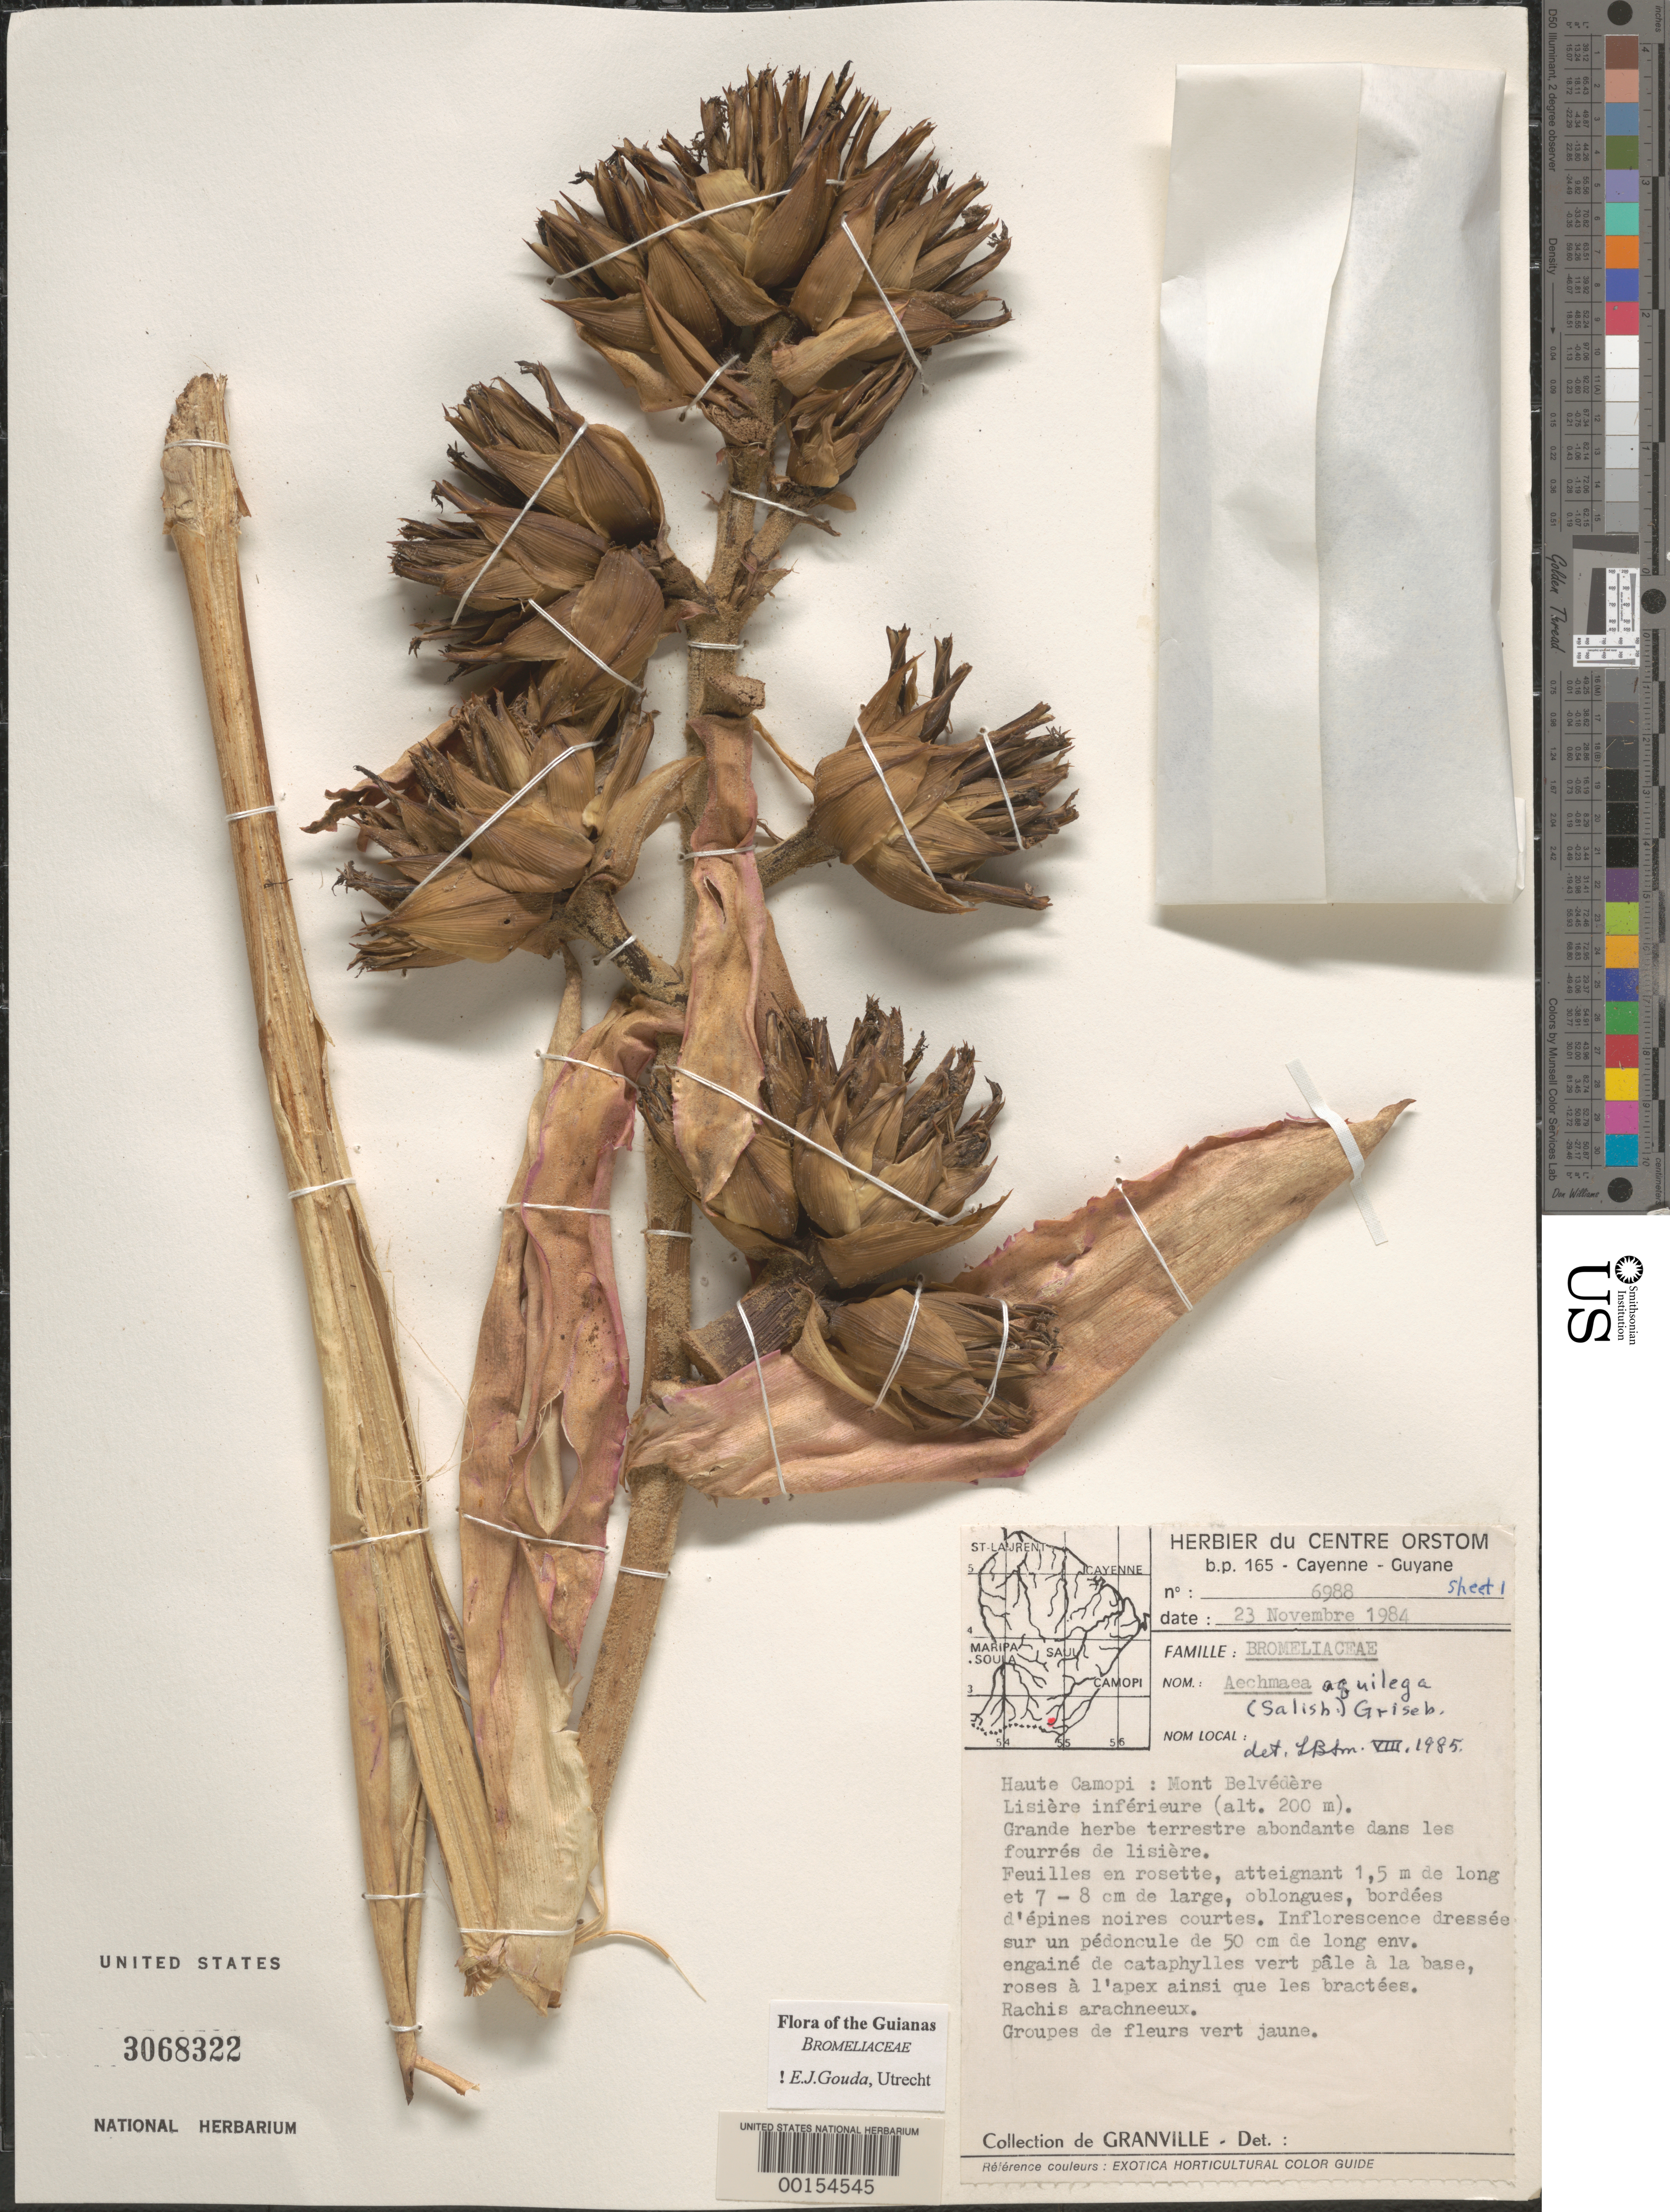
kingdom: Plantae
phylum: Tracheophyta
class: Liliopsida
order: Poales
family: Bromeliaceae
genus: Aechmea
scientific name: Aechmea aquilega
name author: (Salisb.) Griseb.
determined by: Gouda, E. J.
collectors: J.-J. de Granville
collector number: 6988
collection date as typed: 23-Nov-84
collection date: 1984-11-23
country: French Guiana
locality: Mont Belvédère, haute Camopi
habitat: Lisière inferieure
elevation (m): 200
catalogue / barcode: US 3068322